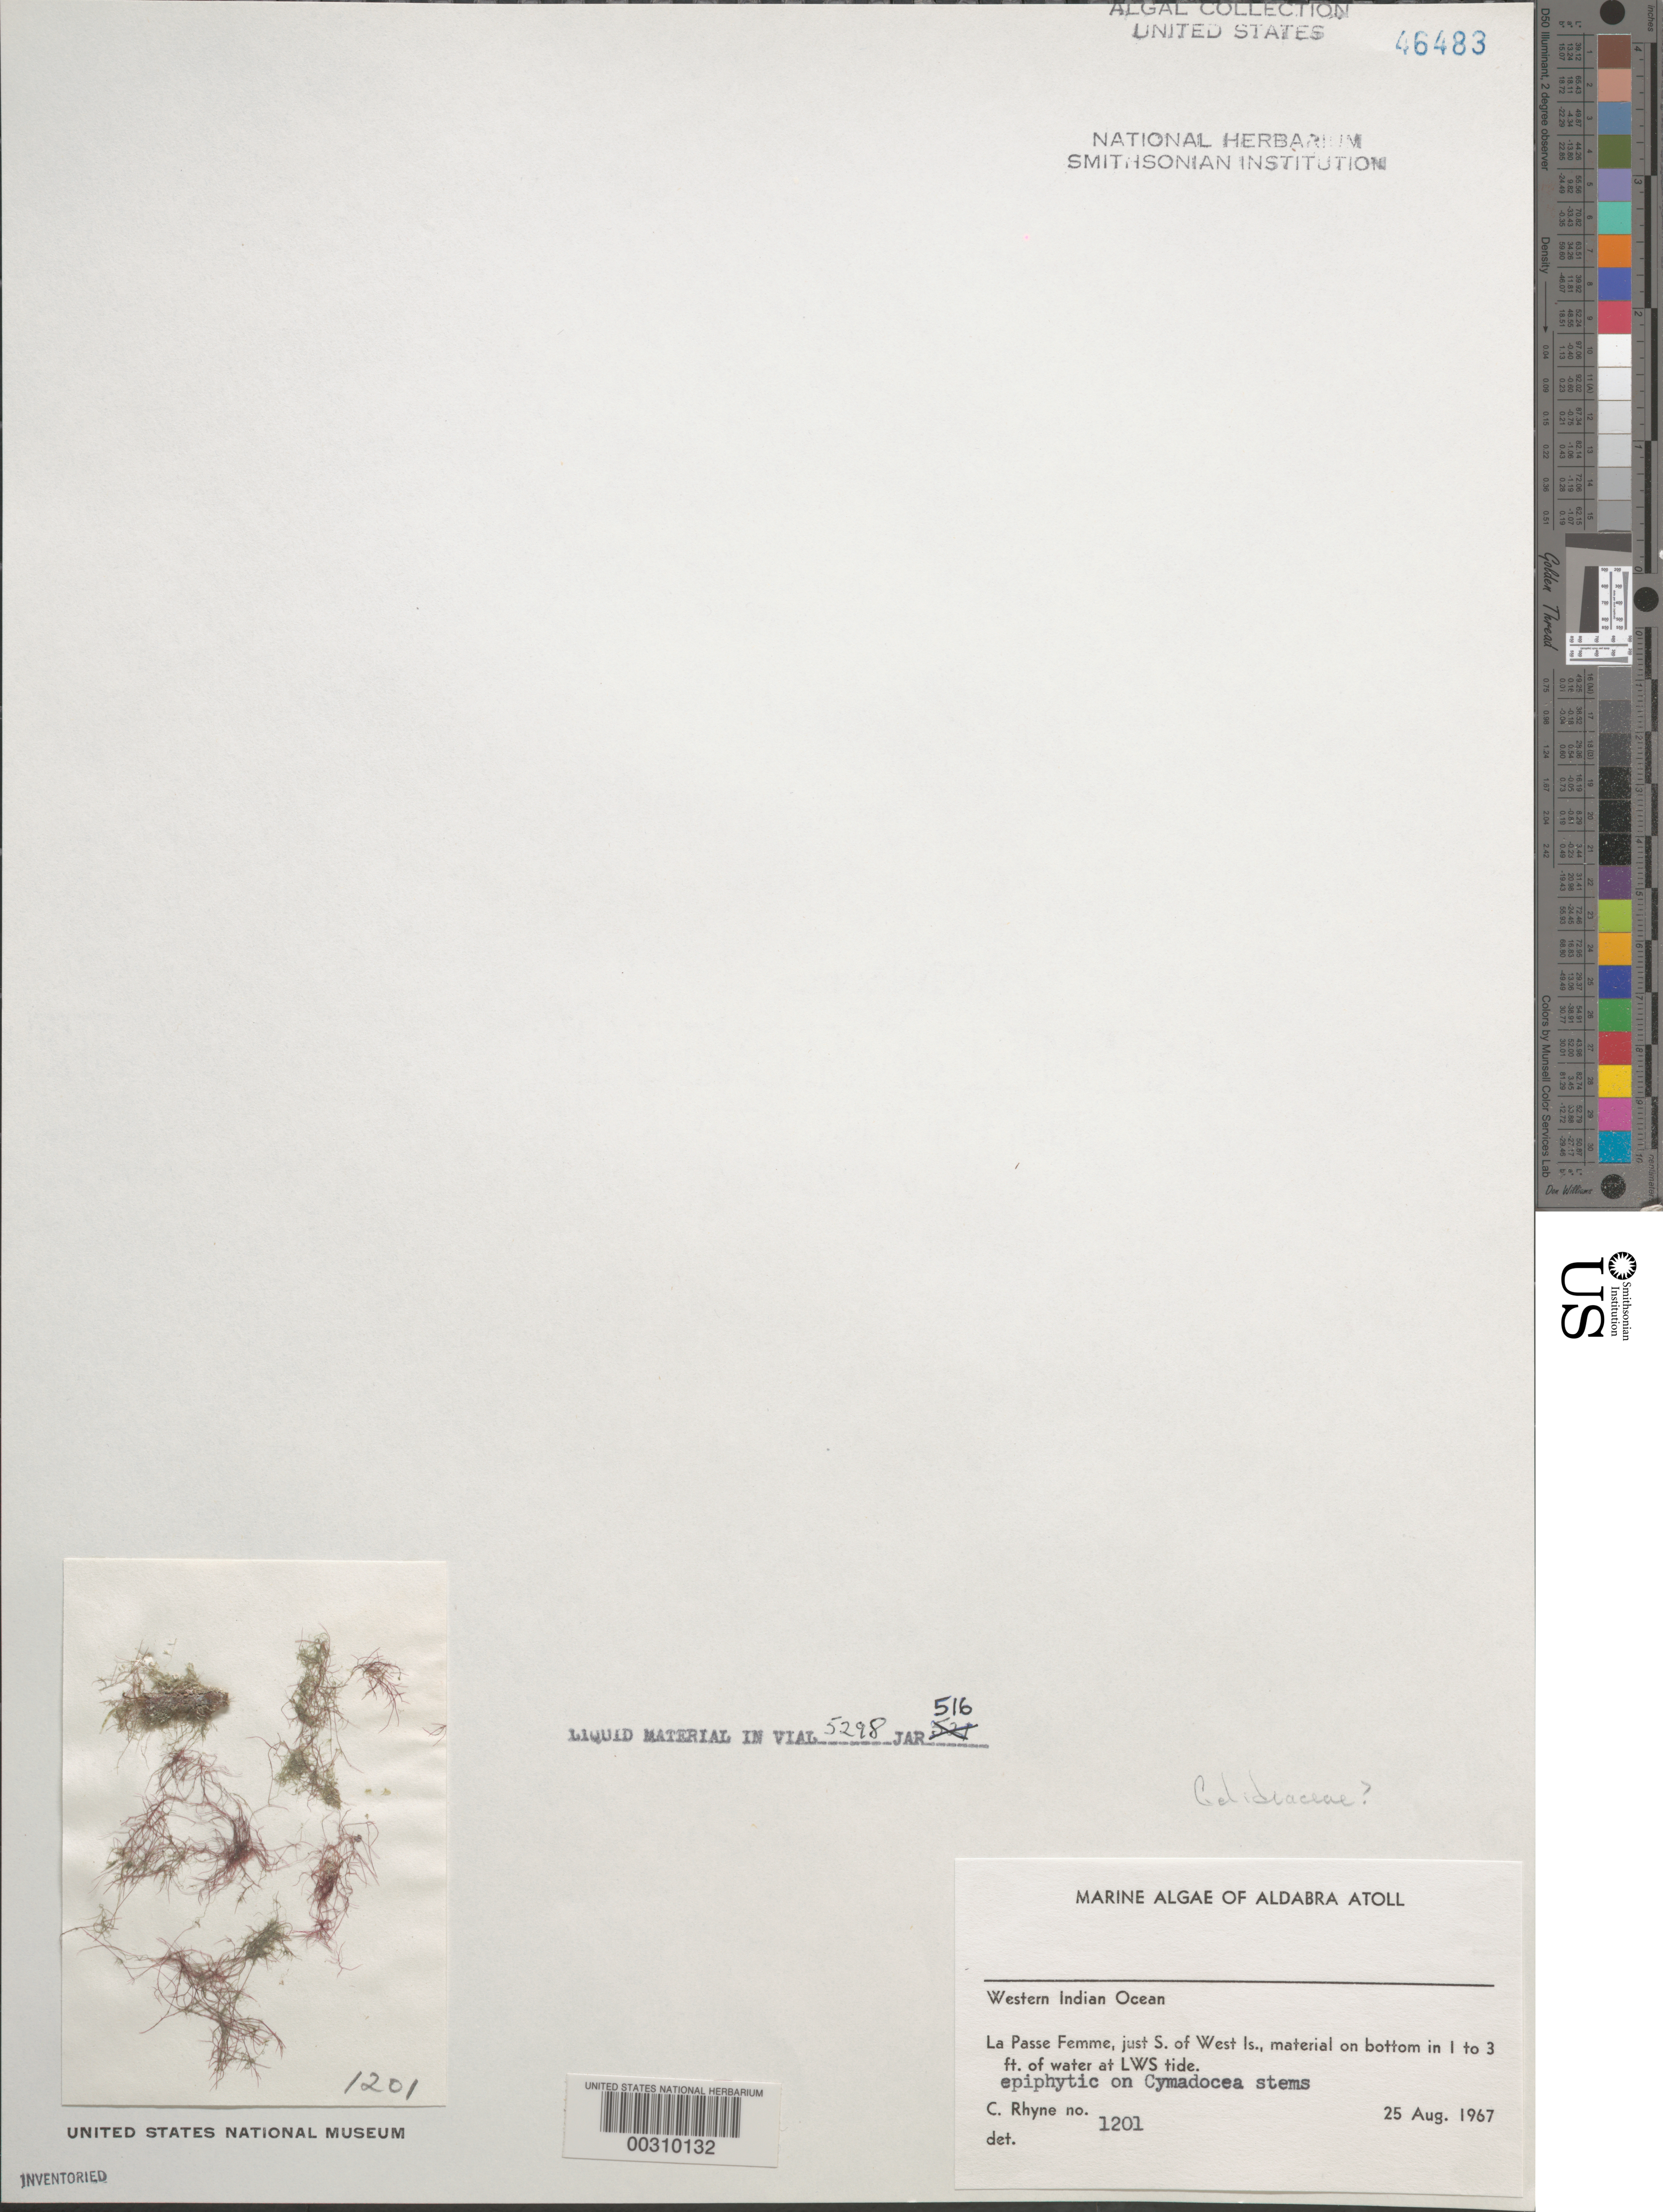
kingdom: Plantae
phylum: Rhodophyta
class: Florideophyceae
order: Gelidiales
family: Gelidiaceae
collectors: C. Rhyne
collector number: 1201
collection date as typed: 25 Aug 1967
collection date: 1967-08-25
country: Seychelles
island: Aldabra Atoll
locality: La Passe Femme, just west of West Islet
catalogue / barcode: US 46483